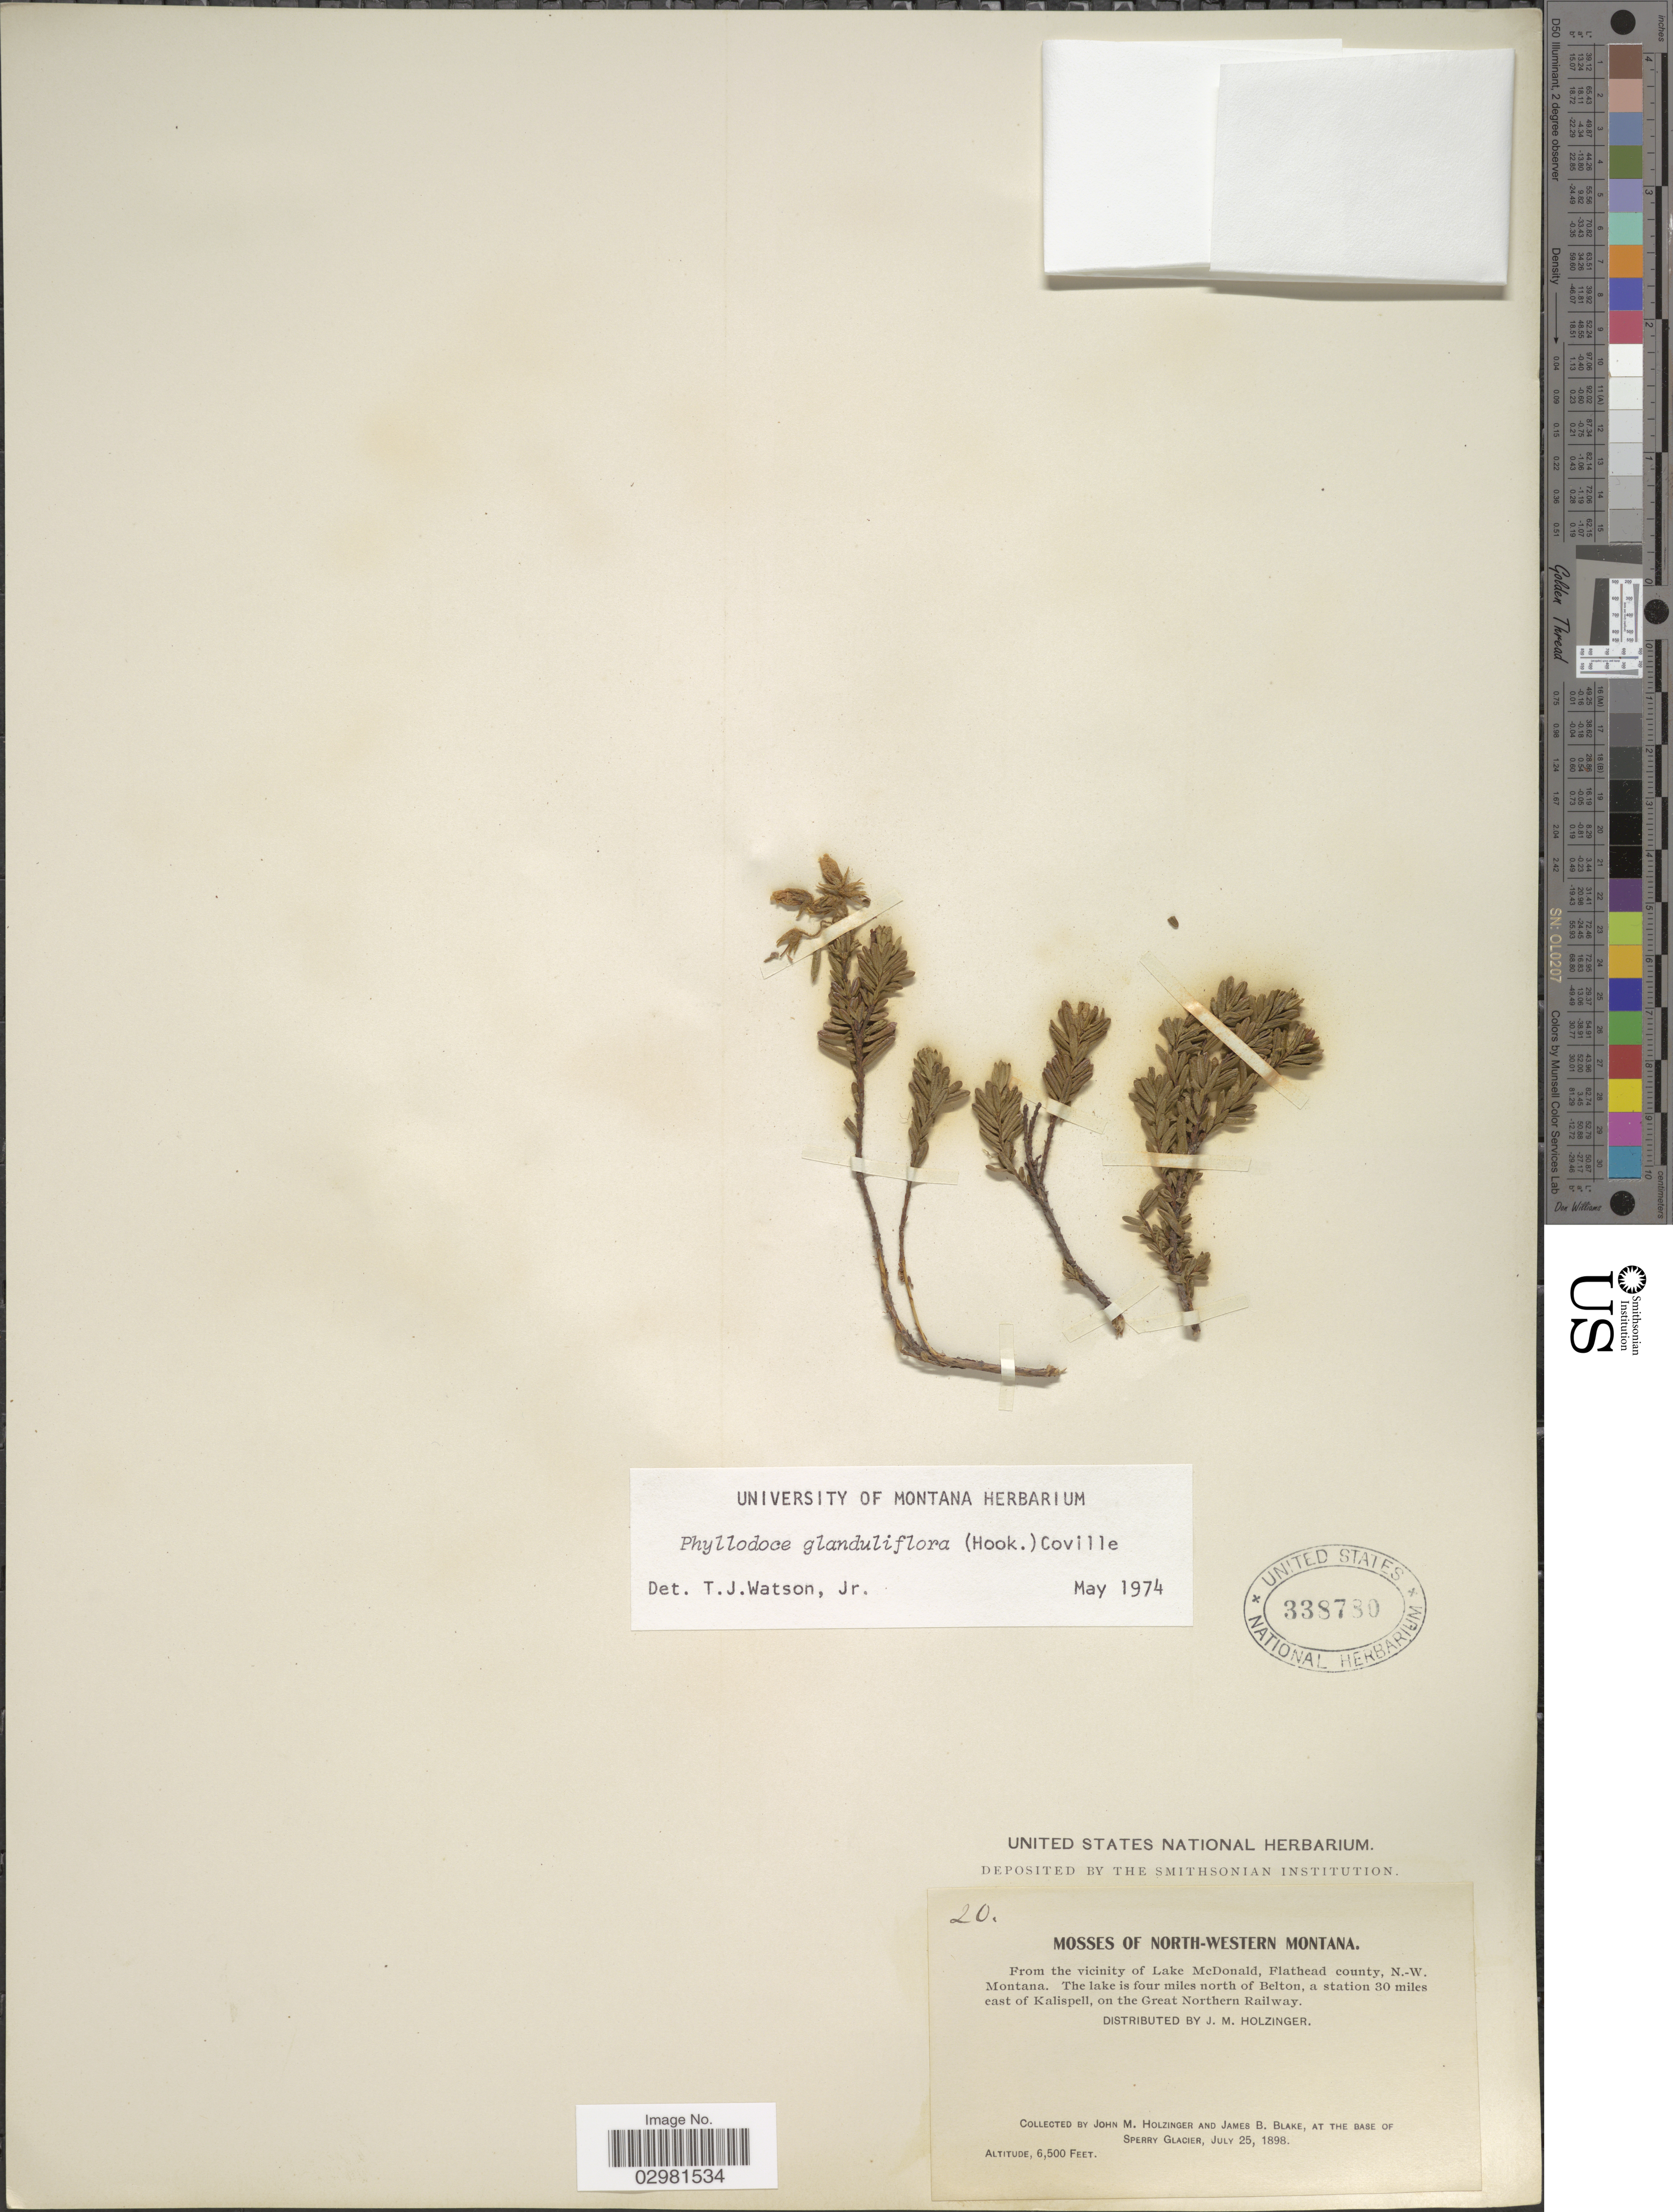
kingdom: Plantae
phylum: Tracheophyta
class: Magnoliopsida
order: Ericales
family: Ericaceae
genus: Phyllodoce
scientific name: Phyllodoce glanduliflora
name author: (Hook.) Coville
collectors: J. M. Holzinger & J. B. Blake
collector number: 20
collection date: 1898-07-25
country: United States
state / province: Montana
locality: North-Western Montana, From the vicinity of Lake McDonald, Flathead county, N.-W. Montana, The Lake is four miles north of Belton, a station 30 miles est of Kalispell, on the Great Northern Railway, At the Base of Sperry Glacier.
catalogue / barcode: US 338780